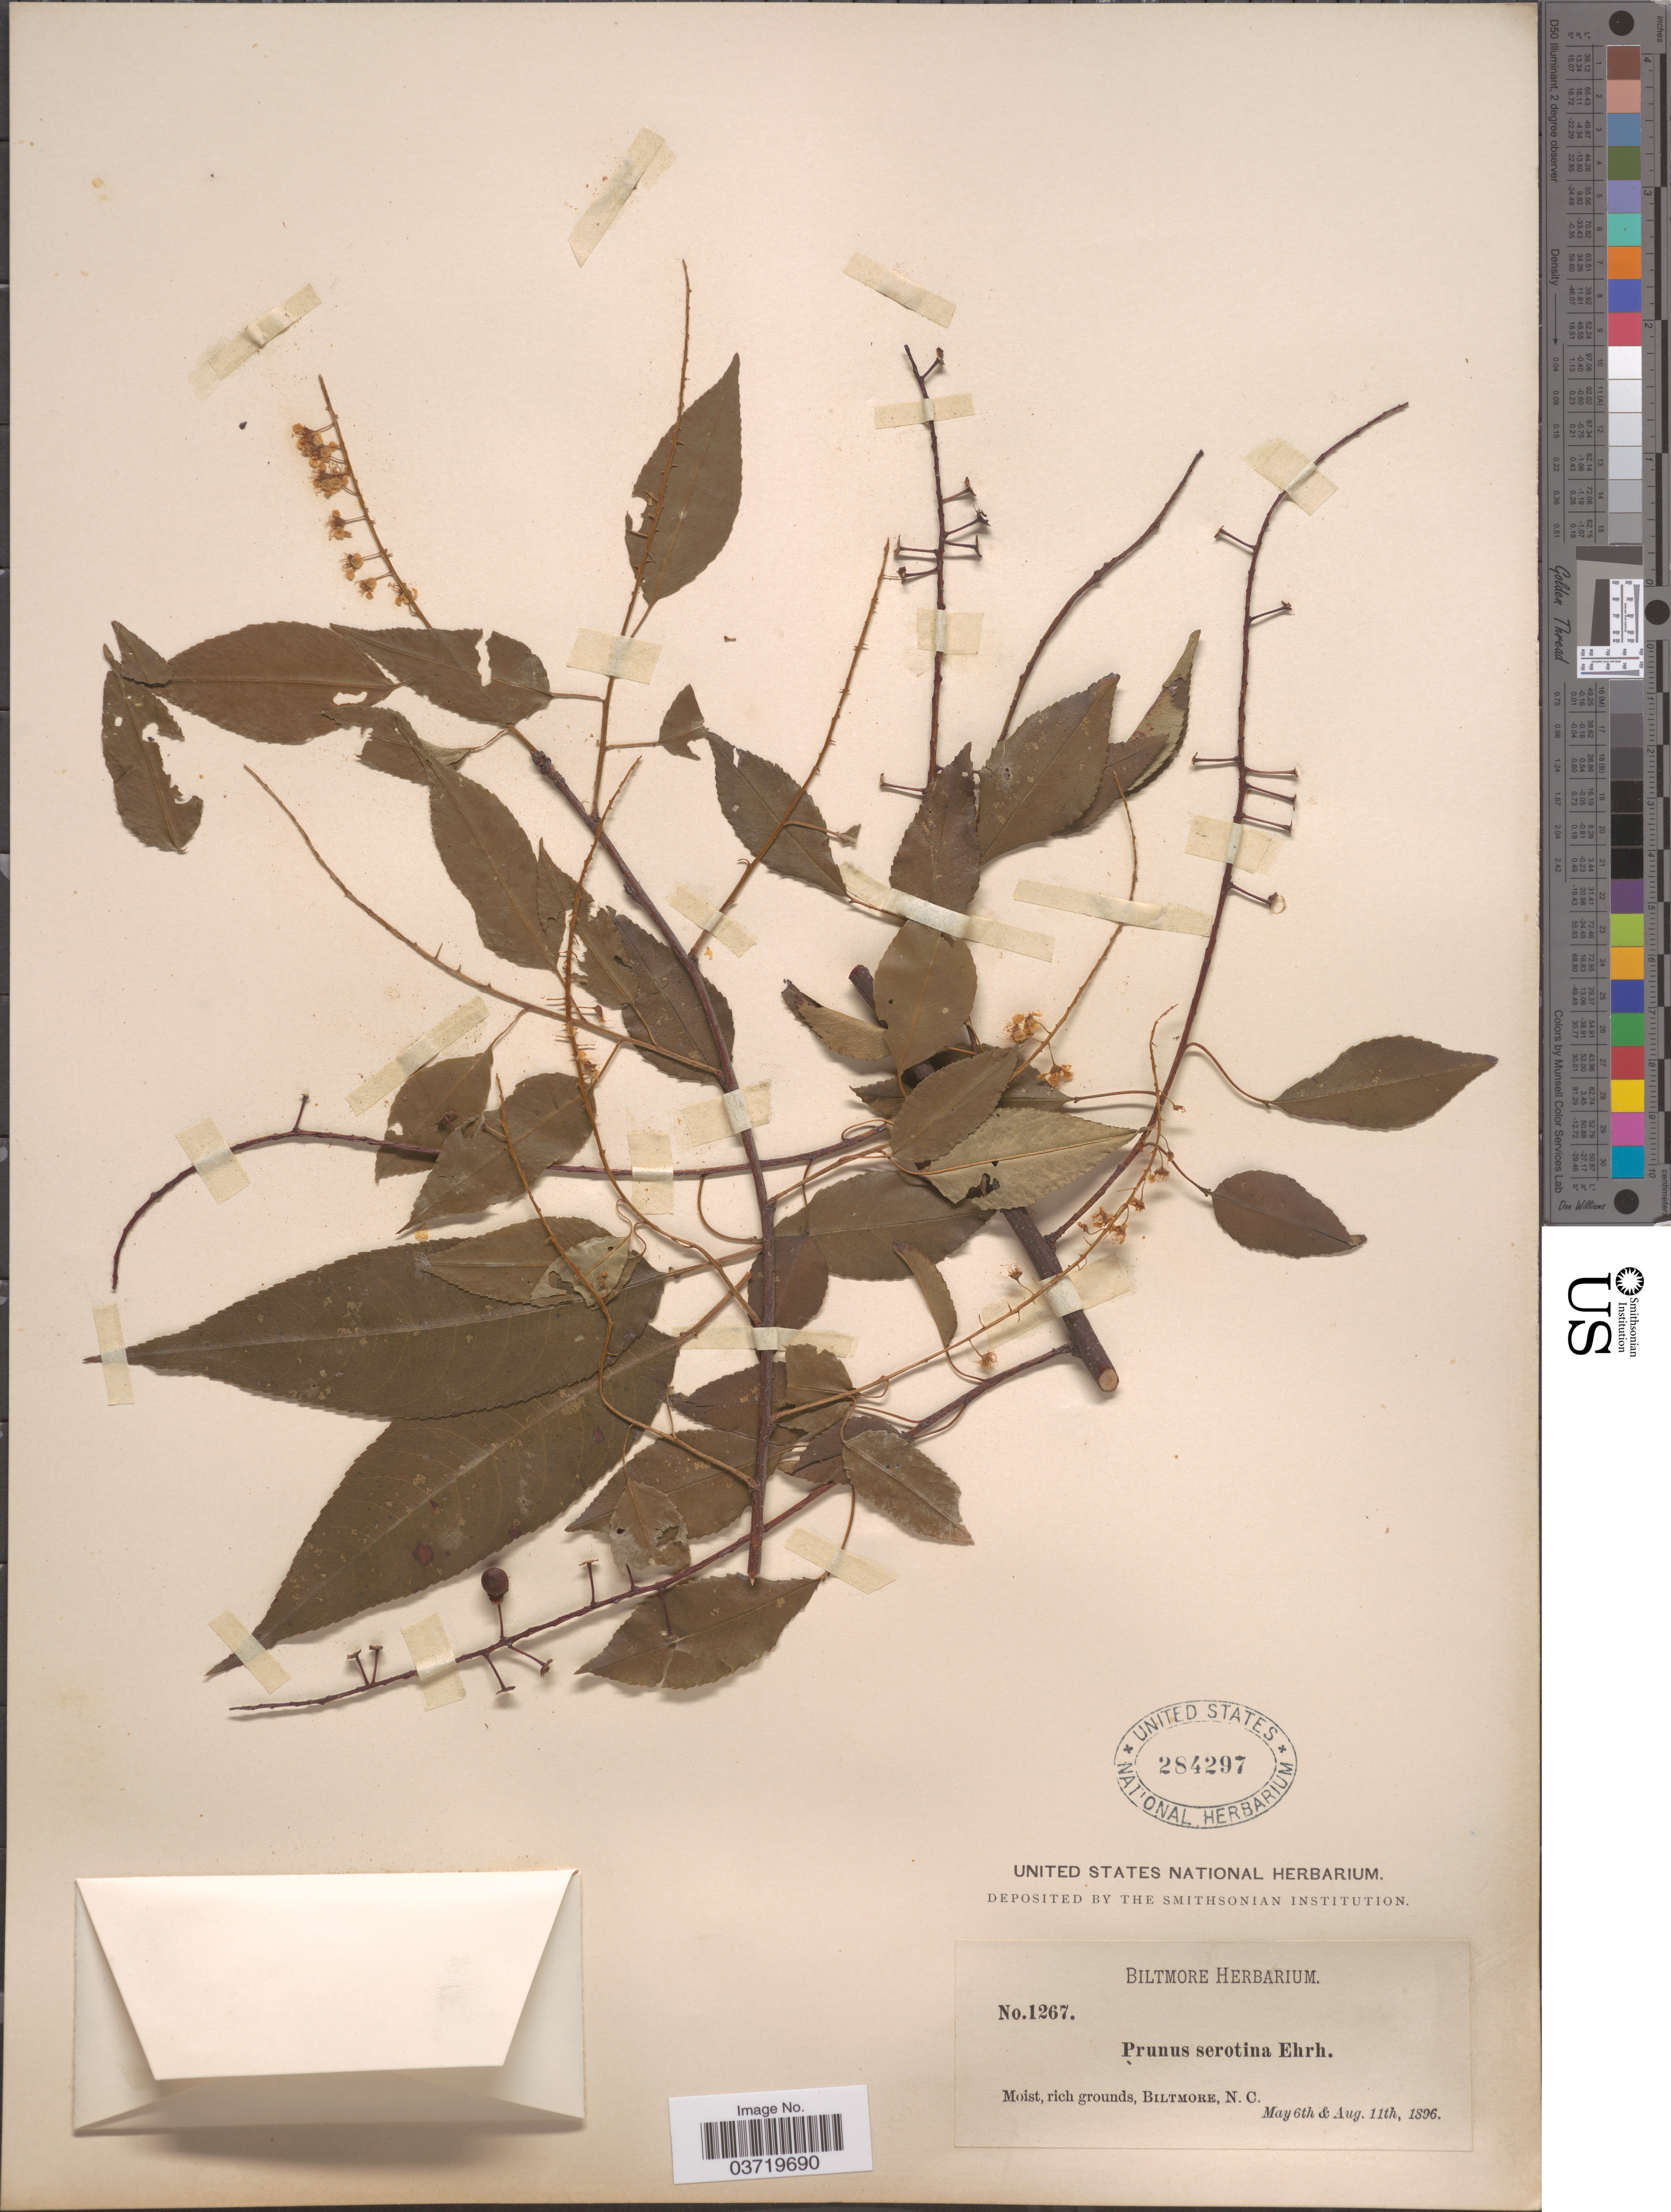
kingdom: Plantae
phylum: Tracheophyta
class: Magnoliopsida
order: Rosales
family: Rosaceae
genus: Prunus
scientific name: Prunus serotina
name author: Ehrh.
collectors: ex herb. Biltmore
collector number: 1267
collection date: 1896-05-06/1896-08-11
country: United States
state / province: North Carolina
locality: Biltmore.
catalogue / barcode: US 284297